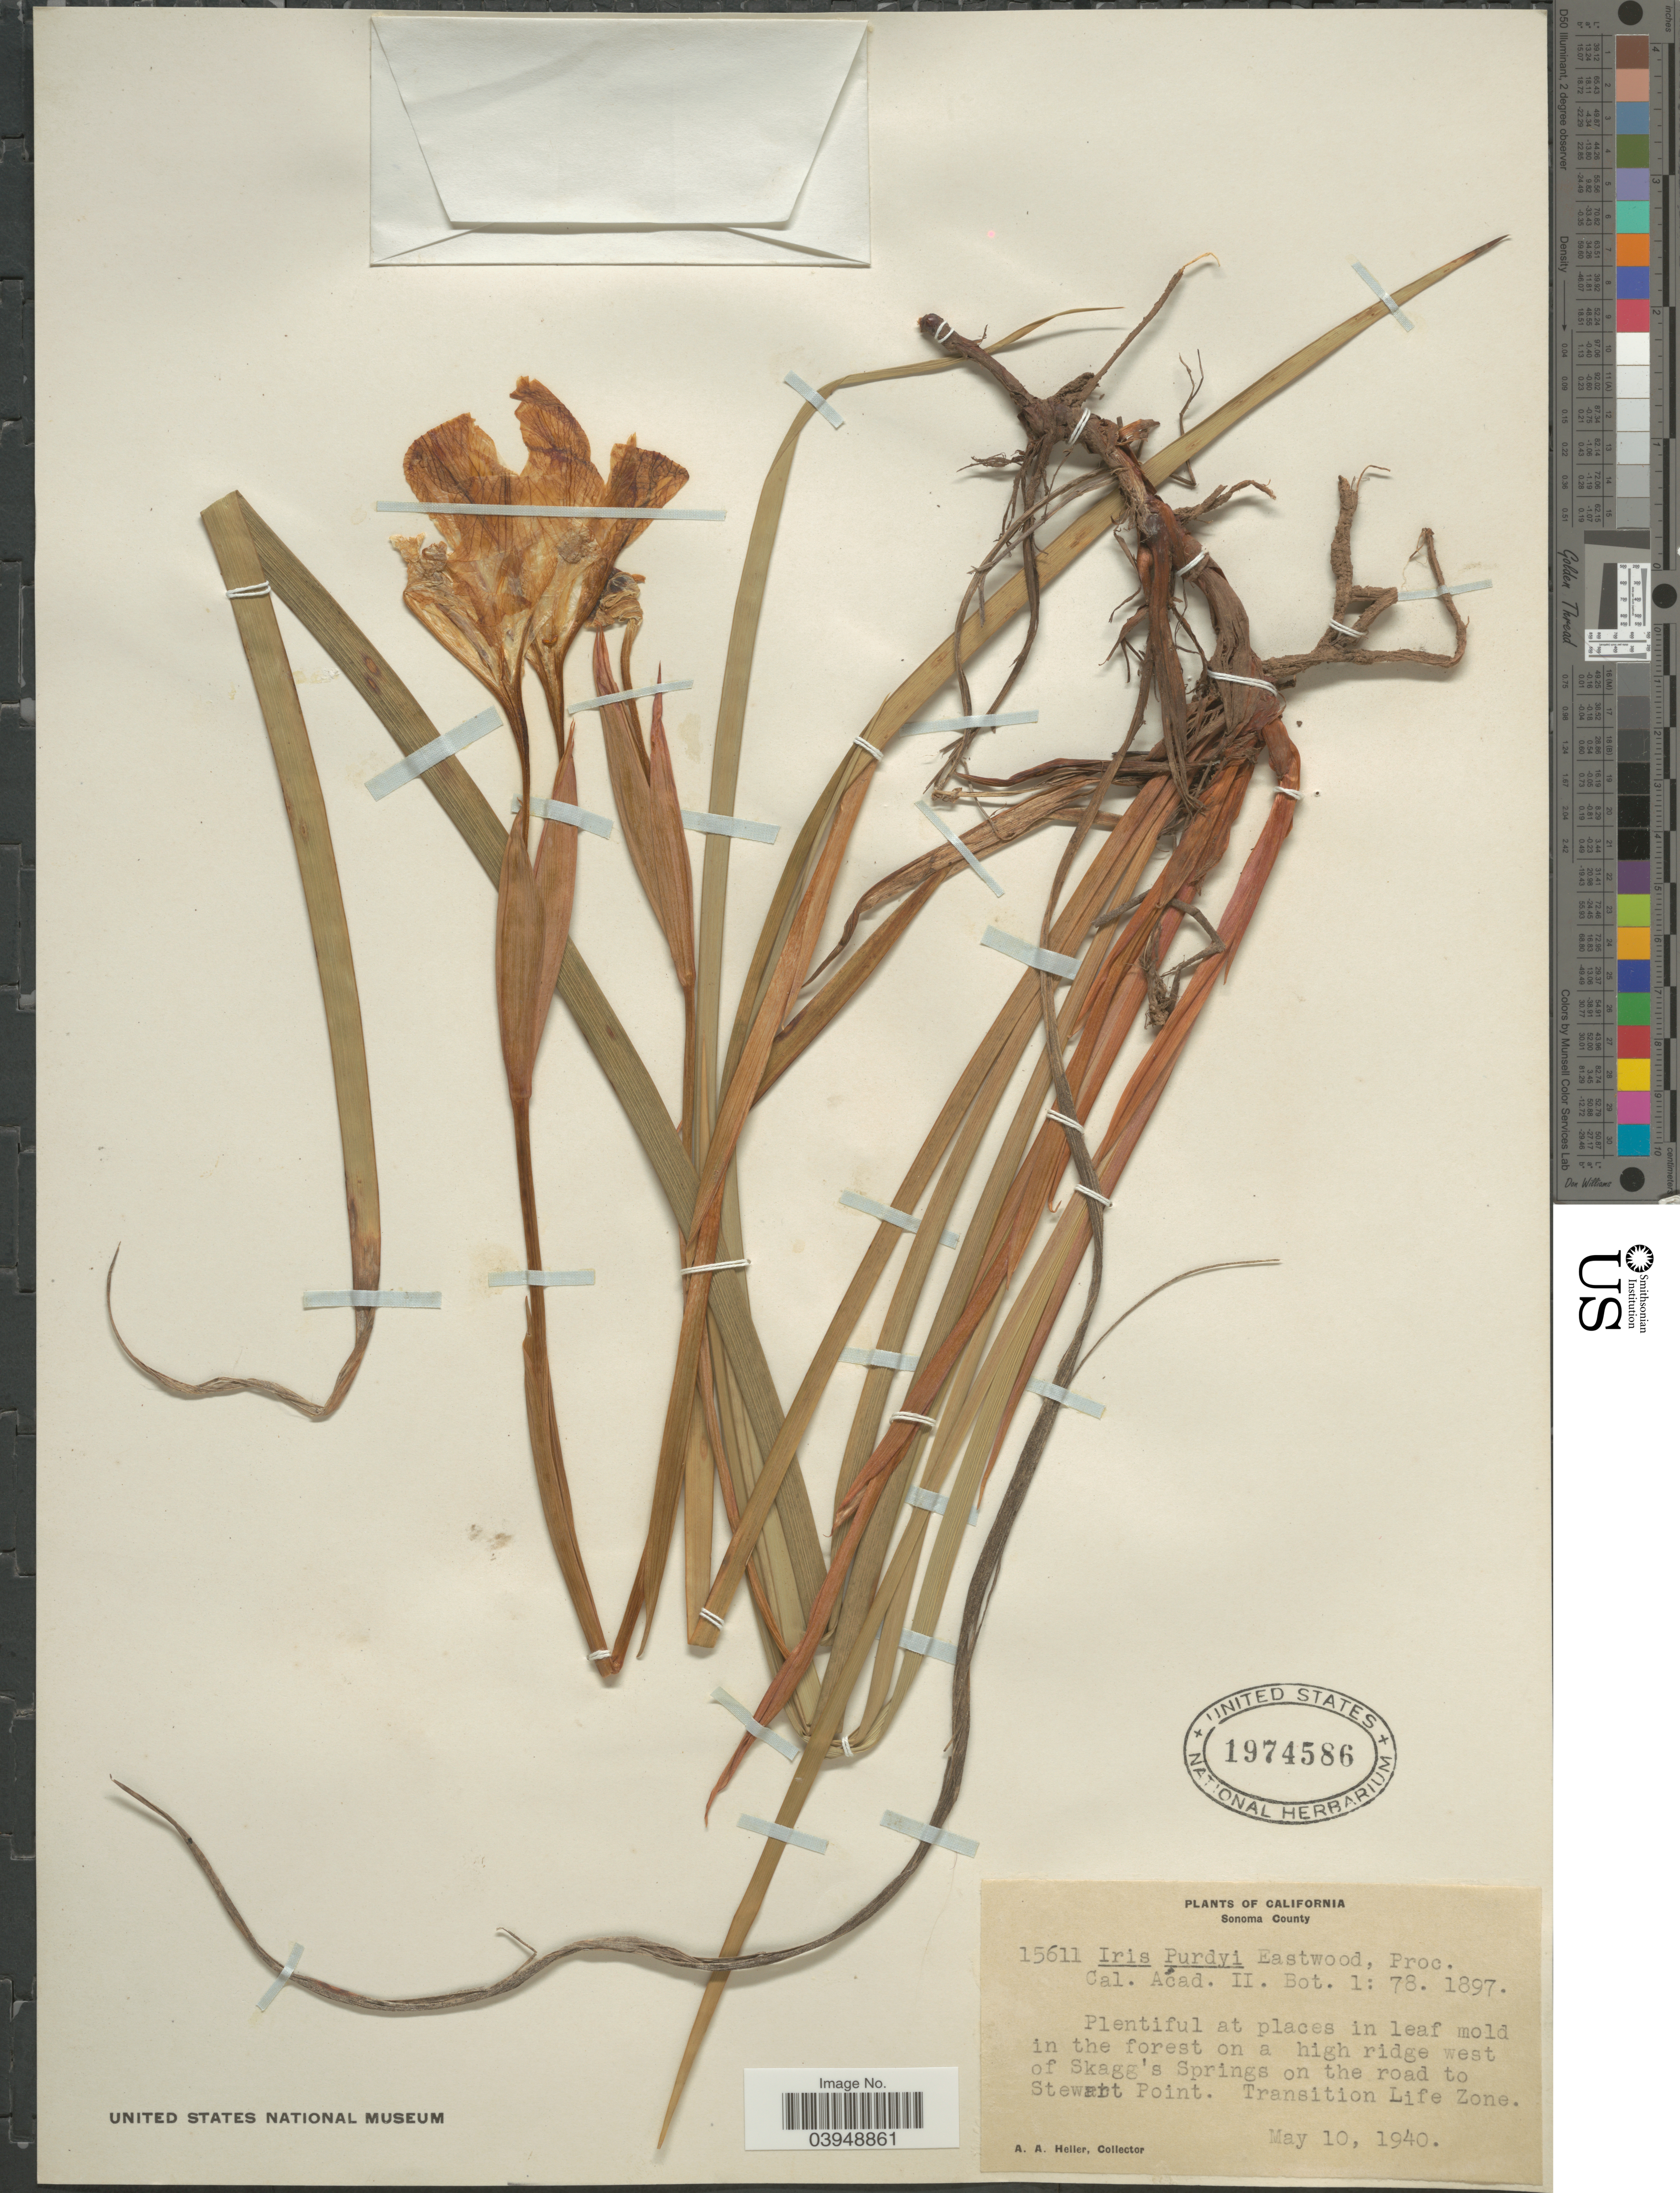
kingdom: Plantae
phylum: Tracheophyta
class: Liliopsida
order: Asparagales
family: Iridaceae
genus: Iris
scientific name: Iris purdyi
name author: Eastw.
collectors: A. A. Heller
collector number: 15611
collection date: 1940-05-10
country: United States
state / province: California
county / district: Sonoma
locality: Sonoma County. On a high ridge west of Skagg's Springs on the road to Stewart Point. Transition Life Zone.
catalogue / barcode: US 1974586